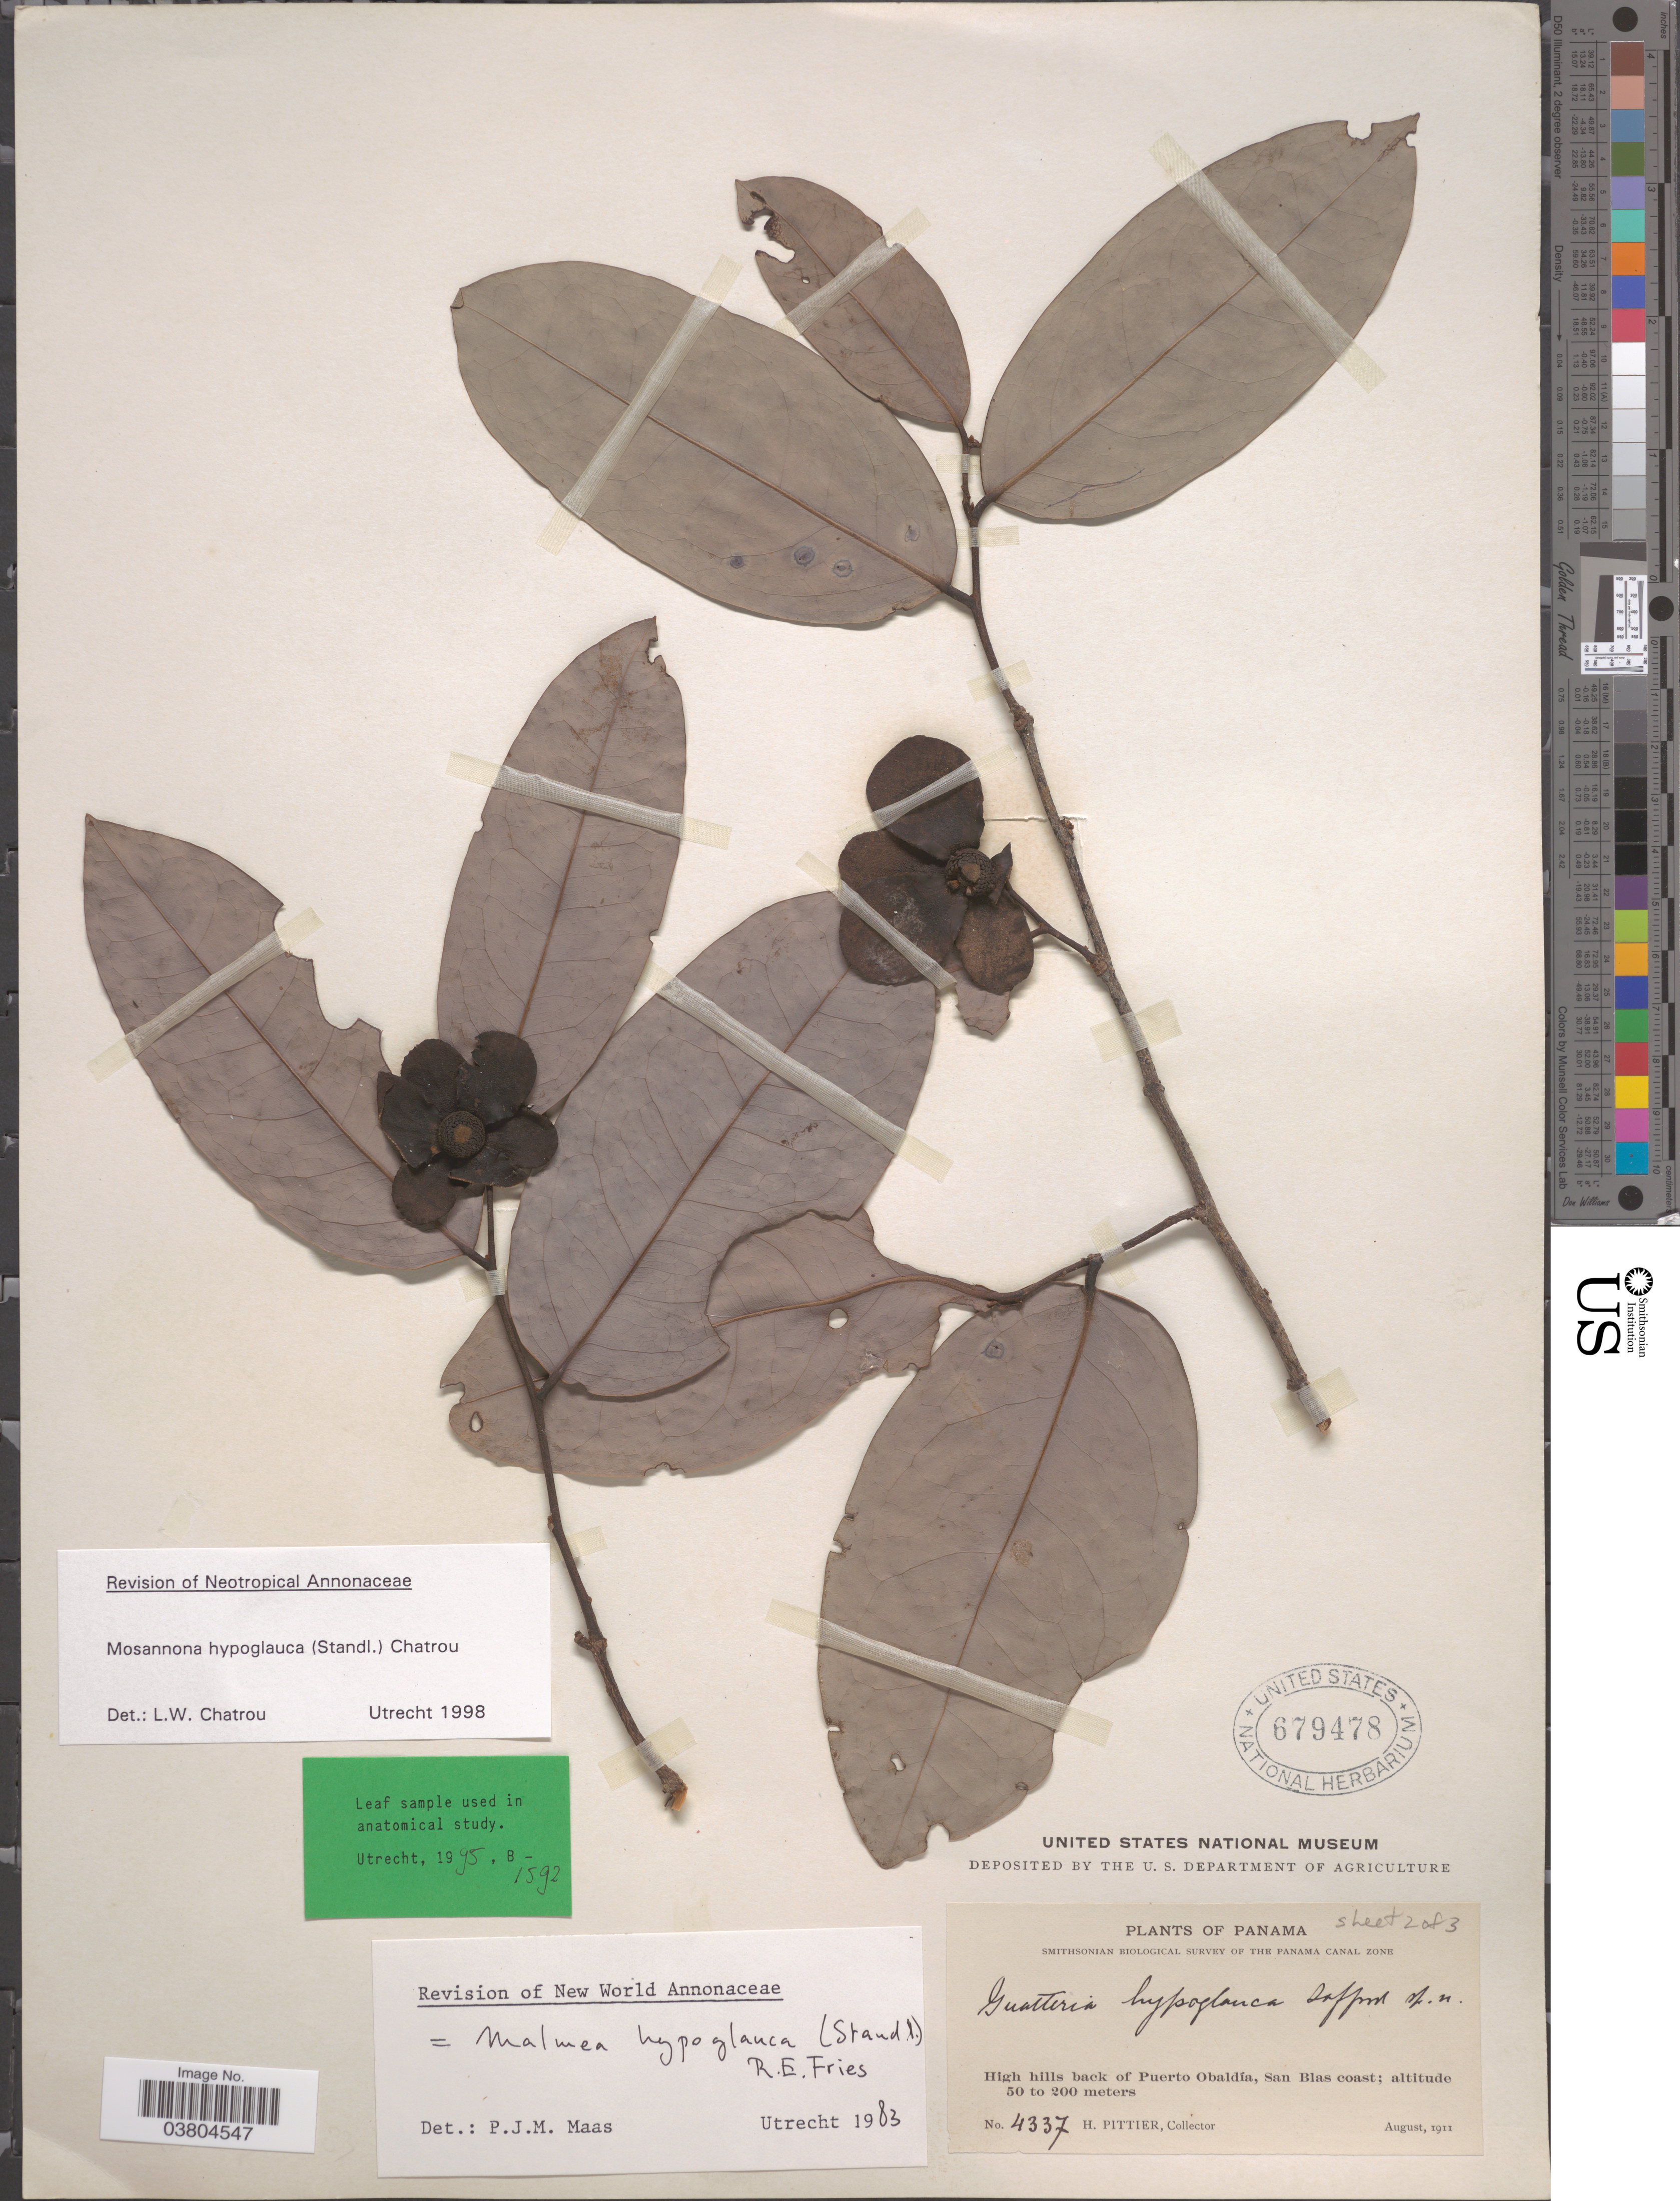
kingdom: Plantae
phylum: Tracheophyta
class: Magnoliopsida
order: Magnoliales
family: Annonaceae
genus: Mosannona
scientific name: Mosannona hypoglauca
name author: (Standl.) Chatron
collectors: H. F. Pittier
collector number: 4337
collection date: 1911-08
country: Panama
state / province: Kuna Yala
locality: High hills back of Puerto Obaidía, San Blas coast.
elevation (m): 50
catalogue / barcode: US 679478